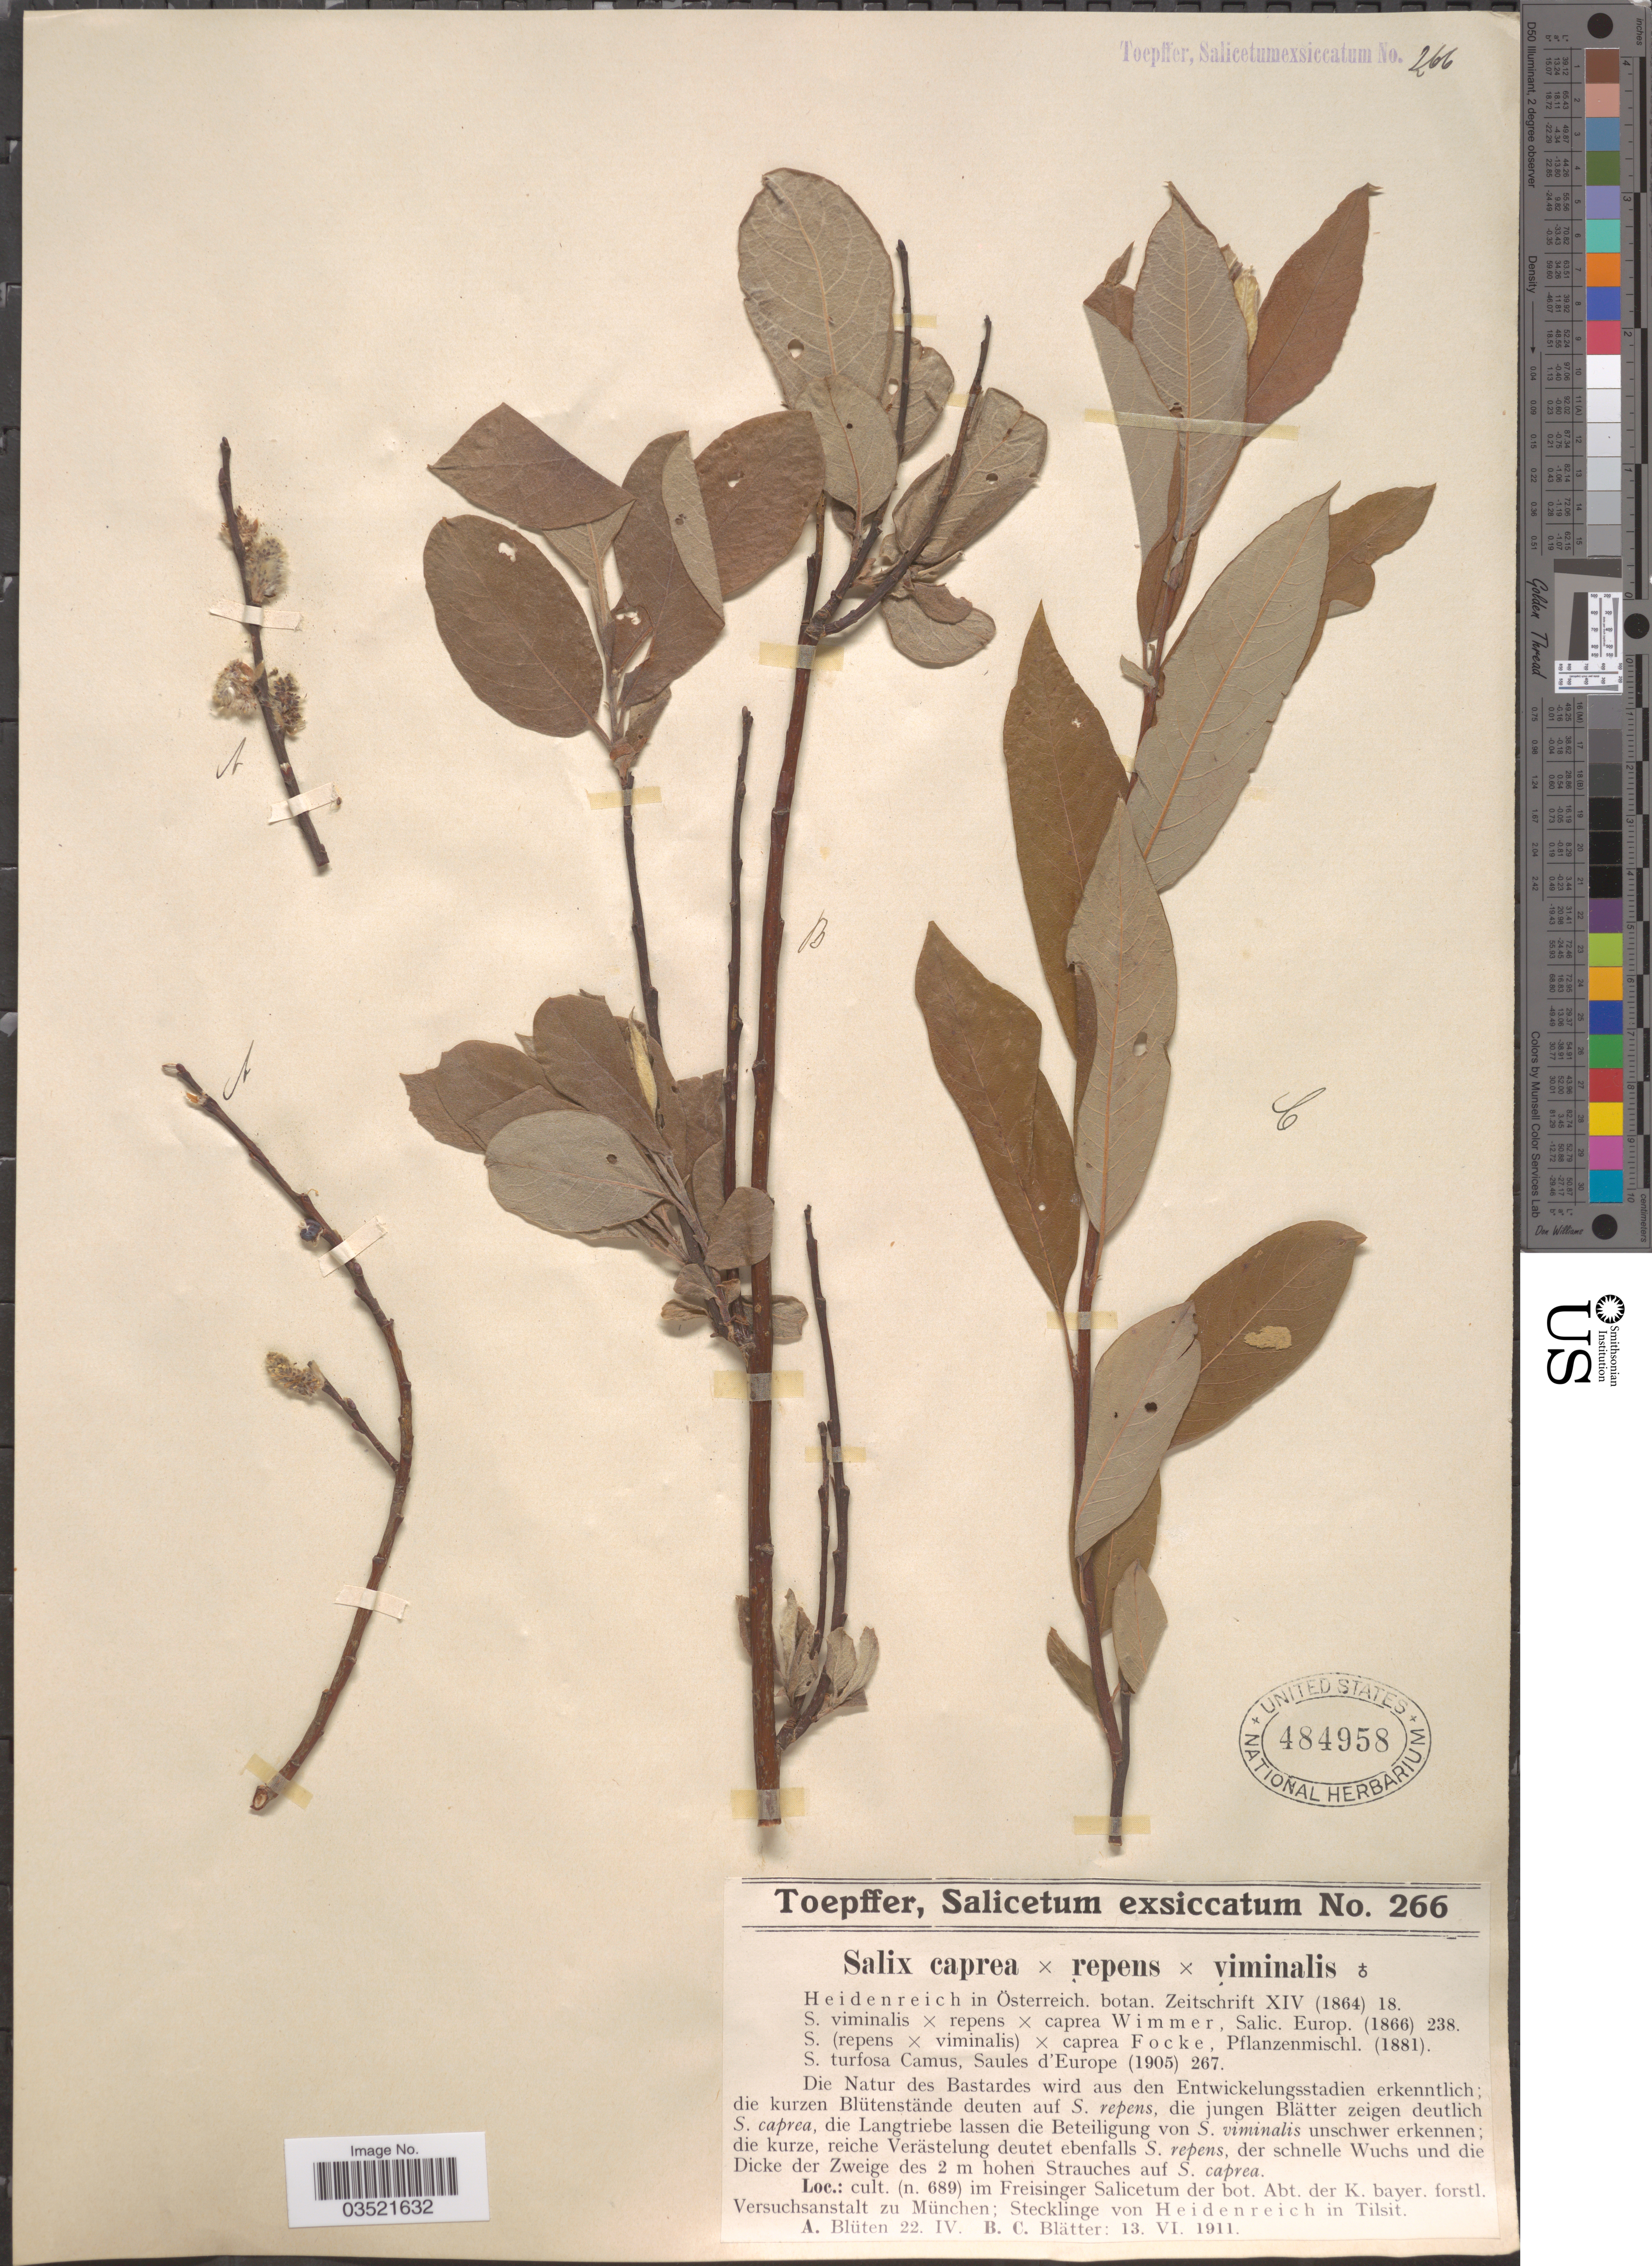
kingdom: Plantae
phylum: Tracheophyta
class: Magnoliopsida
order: Malpighiales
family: Salicaceae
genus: Salix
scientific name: Salix caprea x S. repens L. x S. viminalis L.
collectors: A. Toepffer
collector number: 266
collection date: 1911-04-22/1911-06-13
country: Germany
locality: Cult. (n. 689) im Freisinger Salicetum der bot. Abt. der K. bayer. forstl. Versuchsanstalt zu München; Stecklinge von Heidenreich in Tilsit.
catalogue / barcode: US 484958